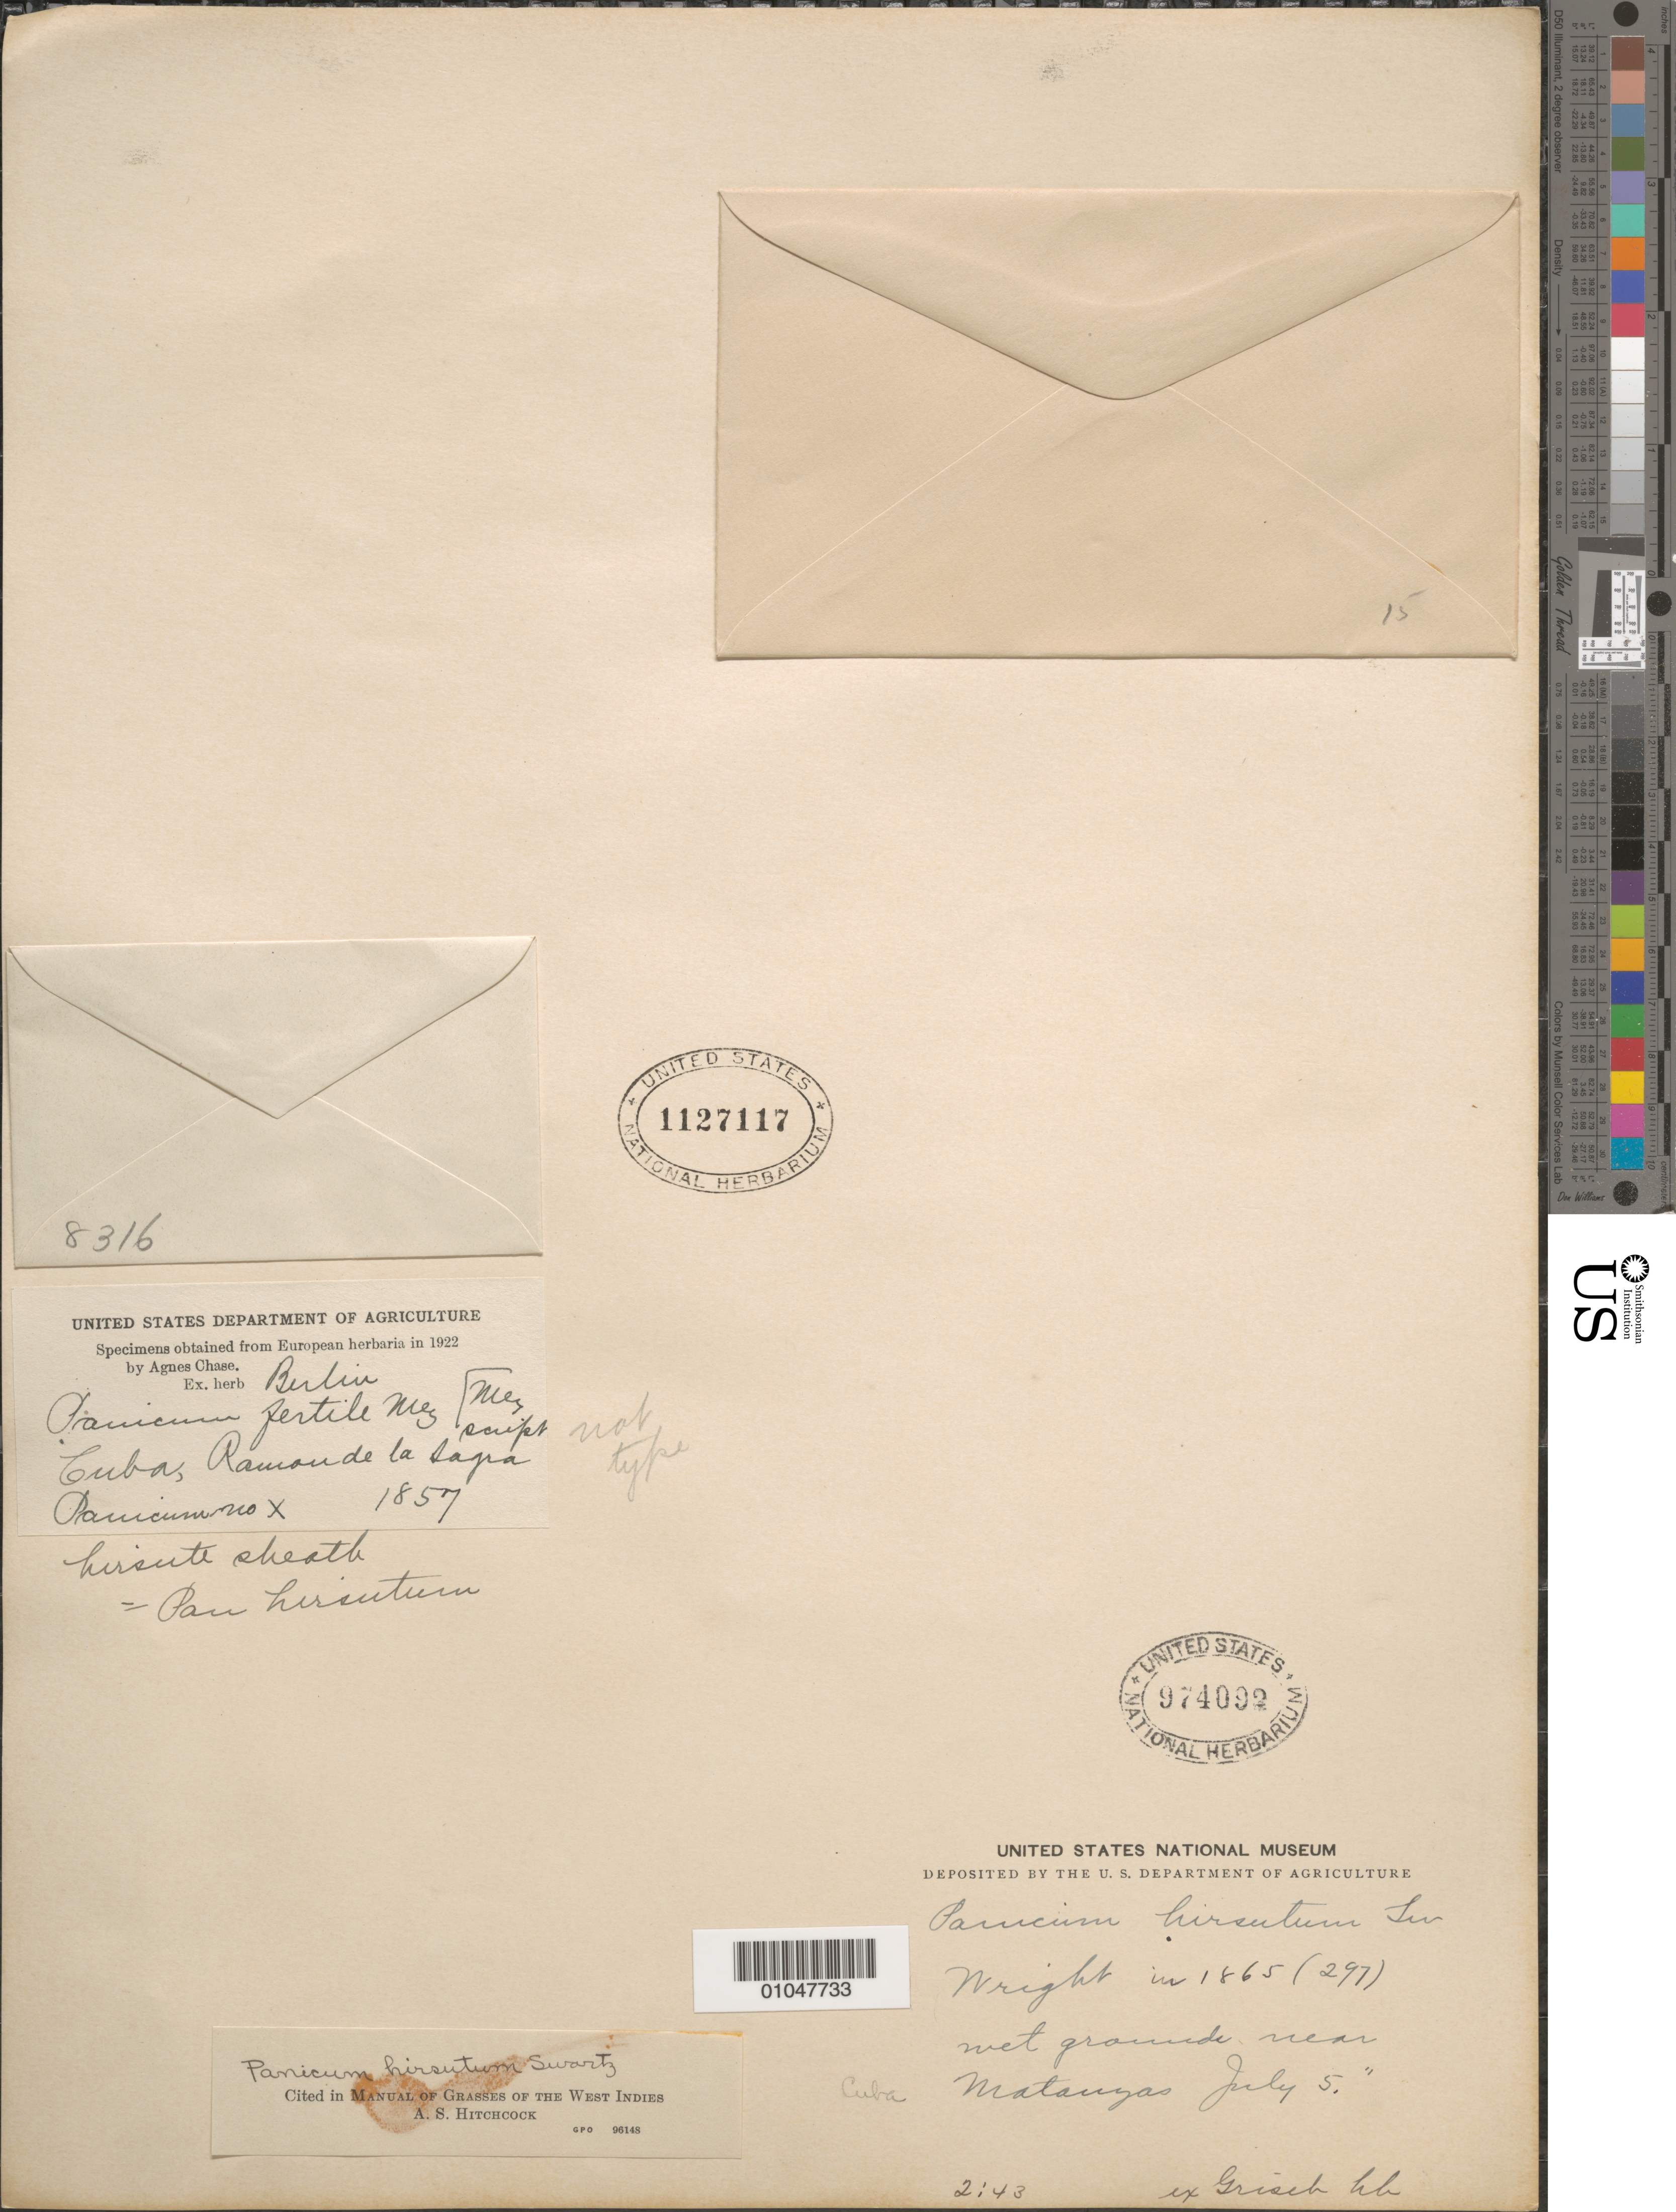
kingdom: Plantae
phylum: Tracheophyta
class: Liliopsida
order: Poales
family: Poaceae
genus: Panicum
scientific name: Panicum hirsutum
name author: Sw.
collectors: C. Wright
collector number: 297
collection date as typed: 05 Jul 1865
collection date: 1865-07-05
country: Cuba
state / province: Matanzas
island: Cuba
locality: near Matanzas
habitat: Wet grounds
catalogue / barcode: US 974092